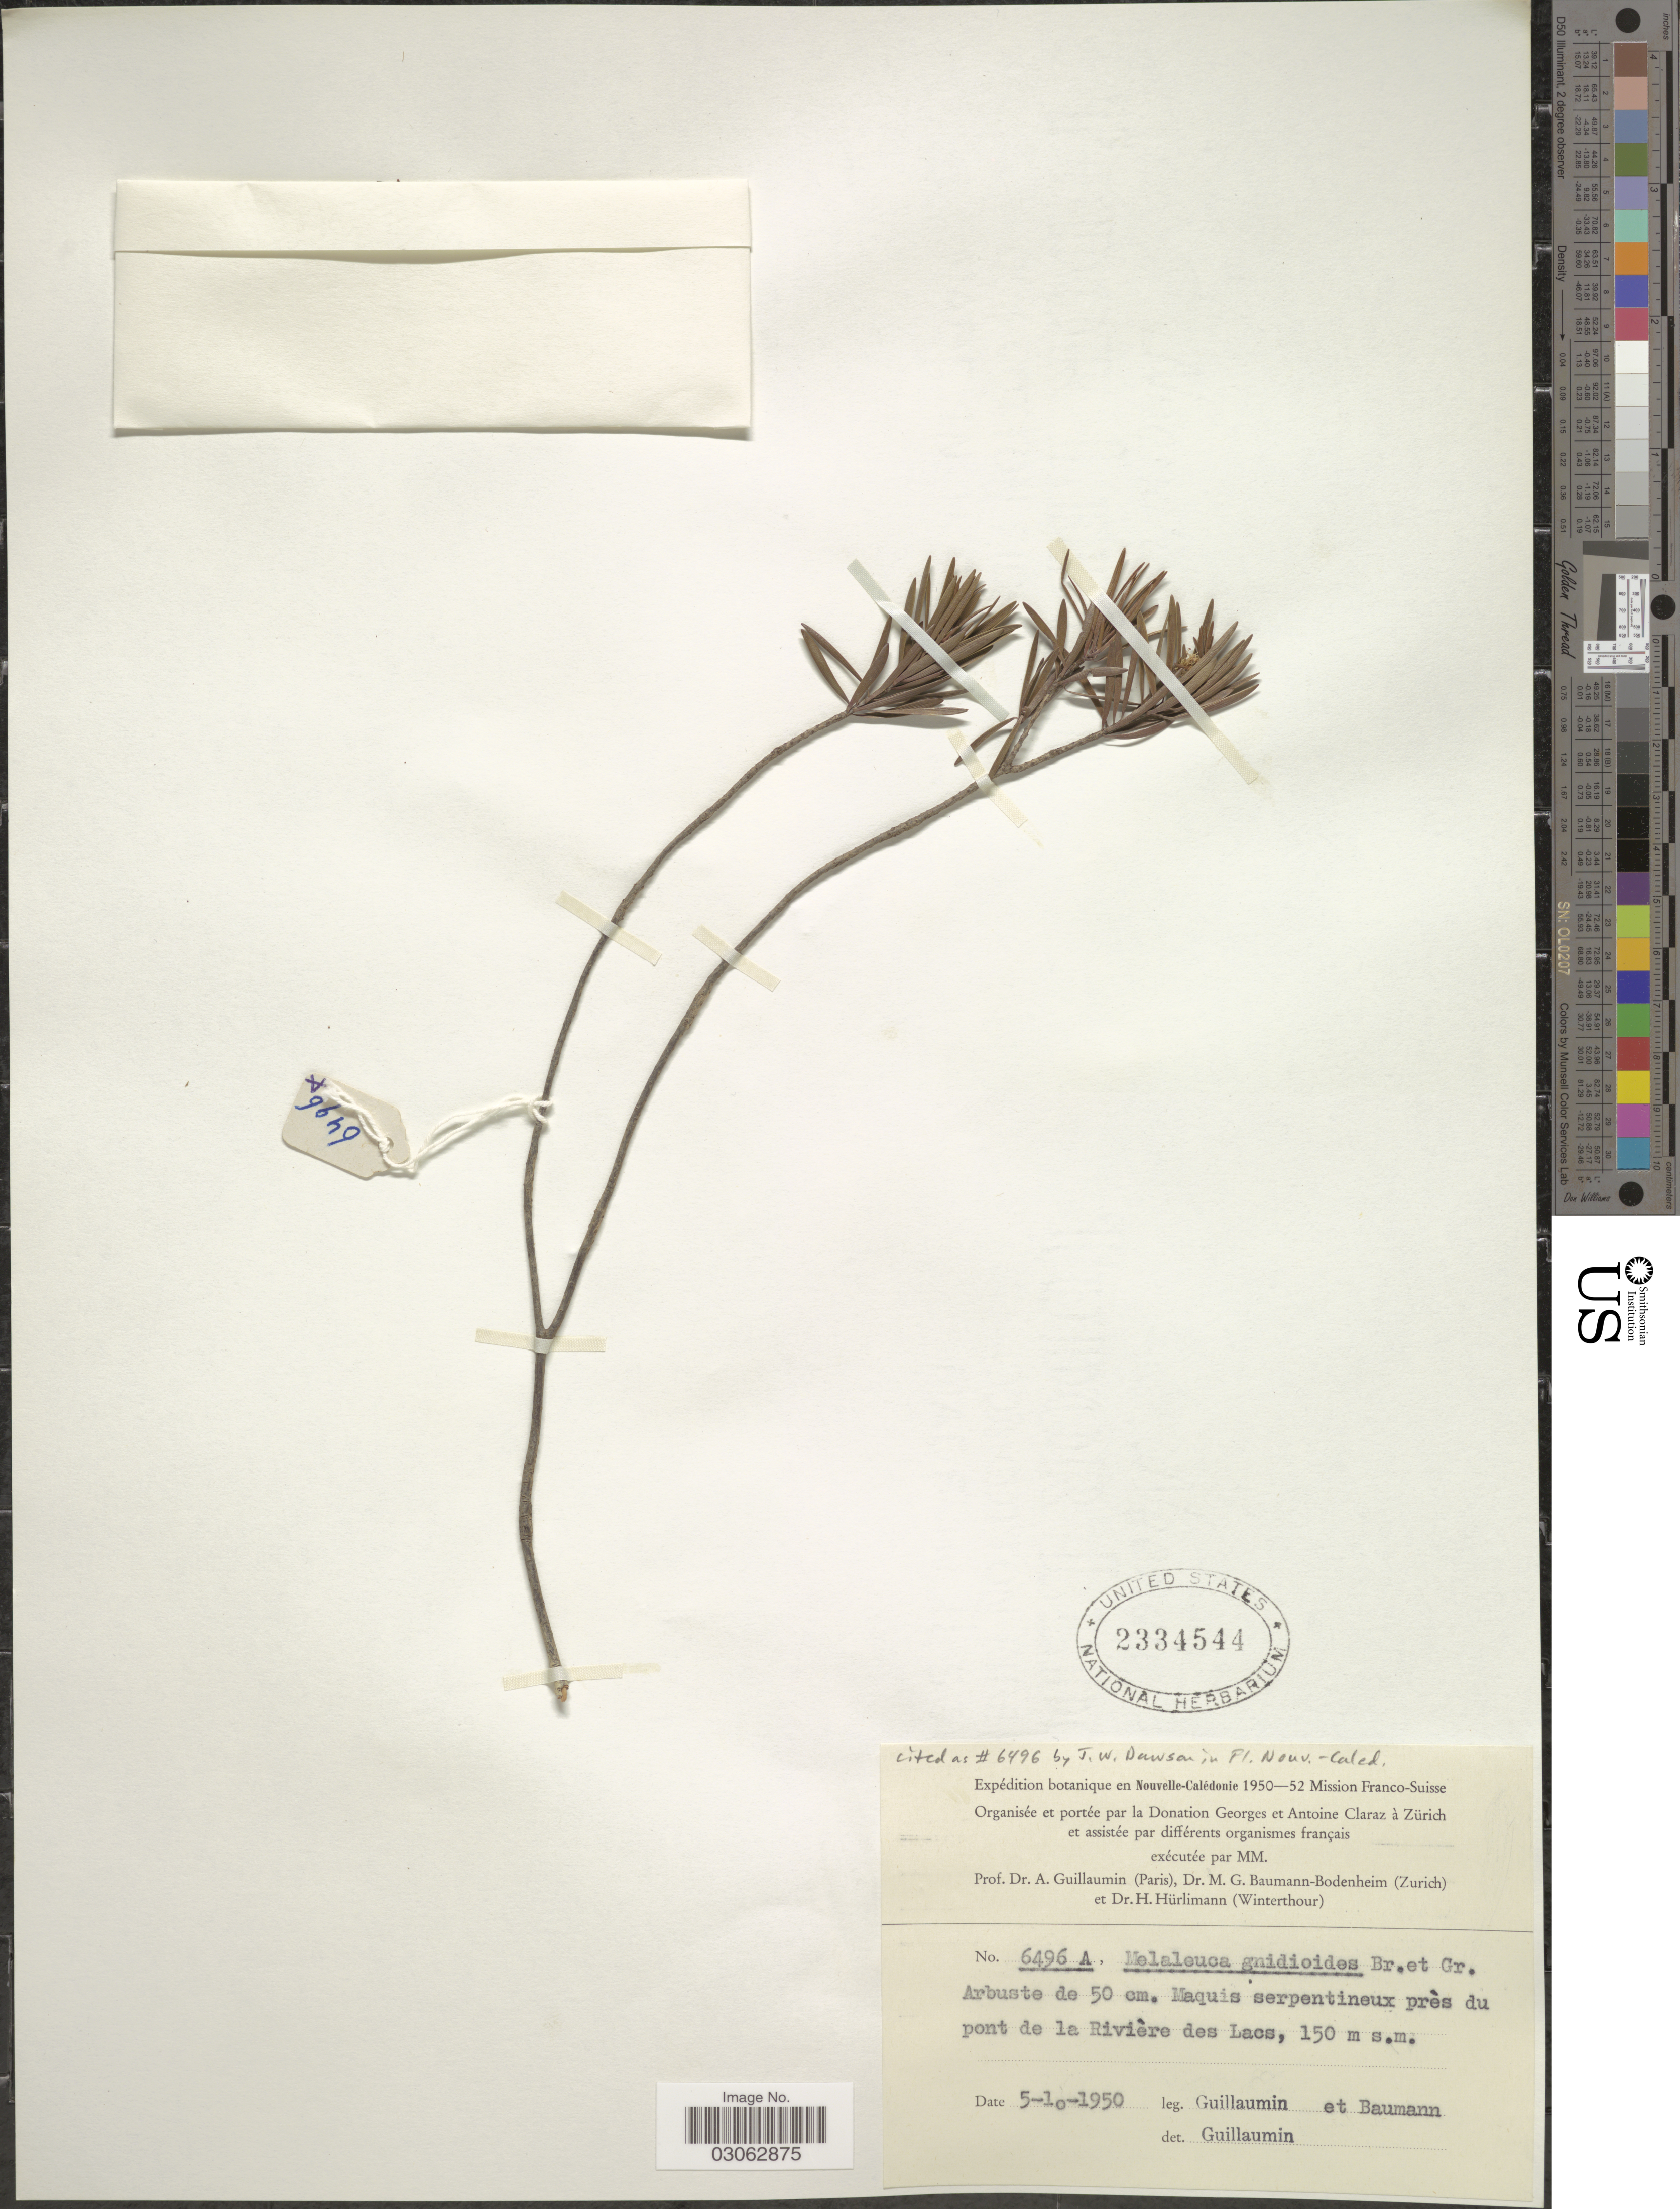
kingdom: Plantae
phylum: Tracheophyta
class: Magnoliopsida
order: Myrtales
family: Myrtaceae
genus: Melaleuca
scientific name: Melaleuca gnidioides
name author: Brongn. & Gris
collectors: A. Guillaumin & M. G. Baumann-Bodenheim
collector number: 6496A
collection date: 1950-10-05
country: New Caledonia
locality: Maquis serpentineux près du pont de la Rivière des Lacs.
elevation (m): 150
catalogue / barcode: US 2334544